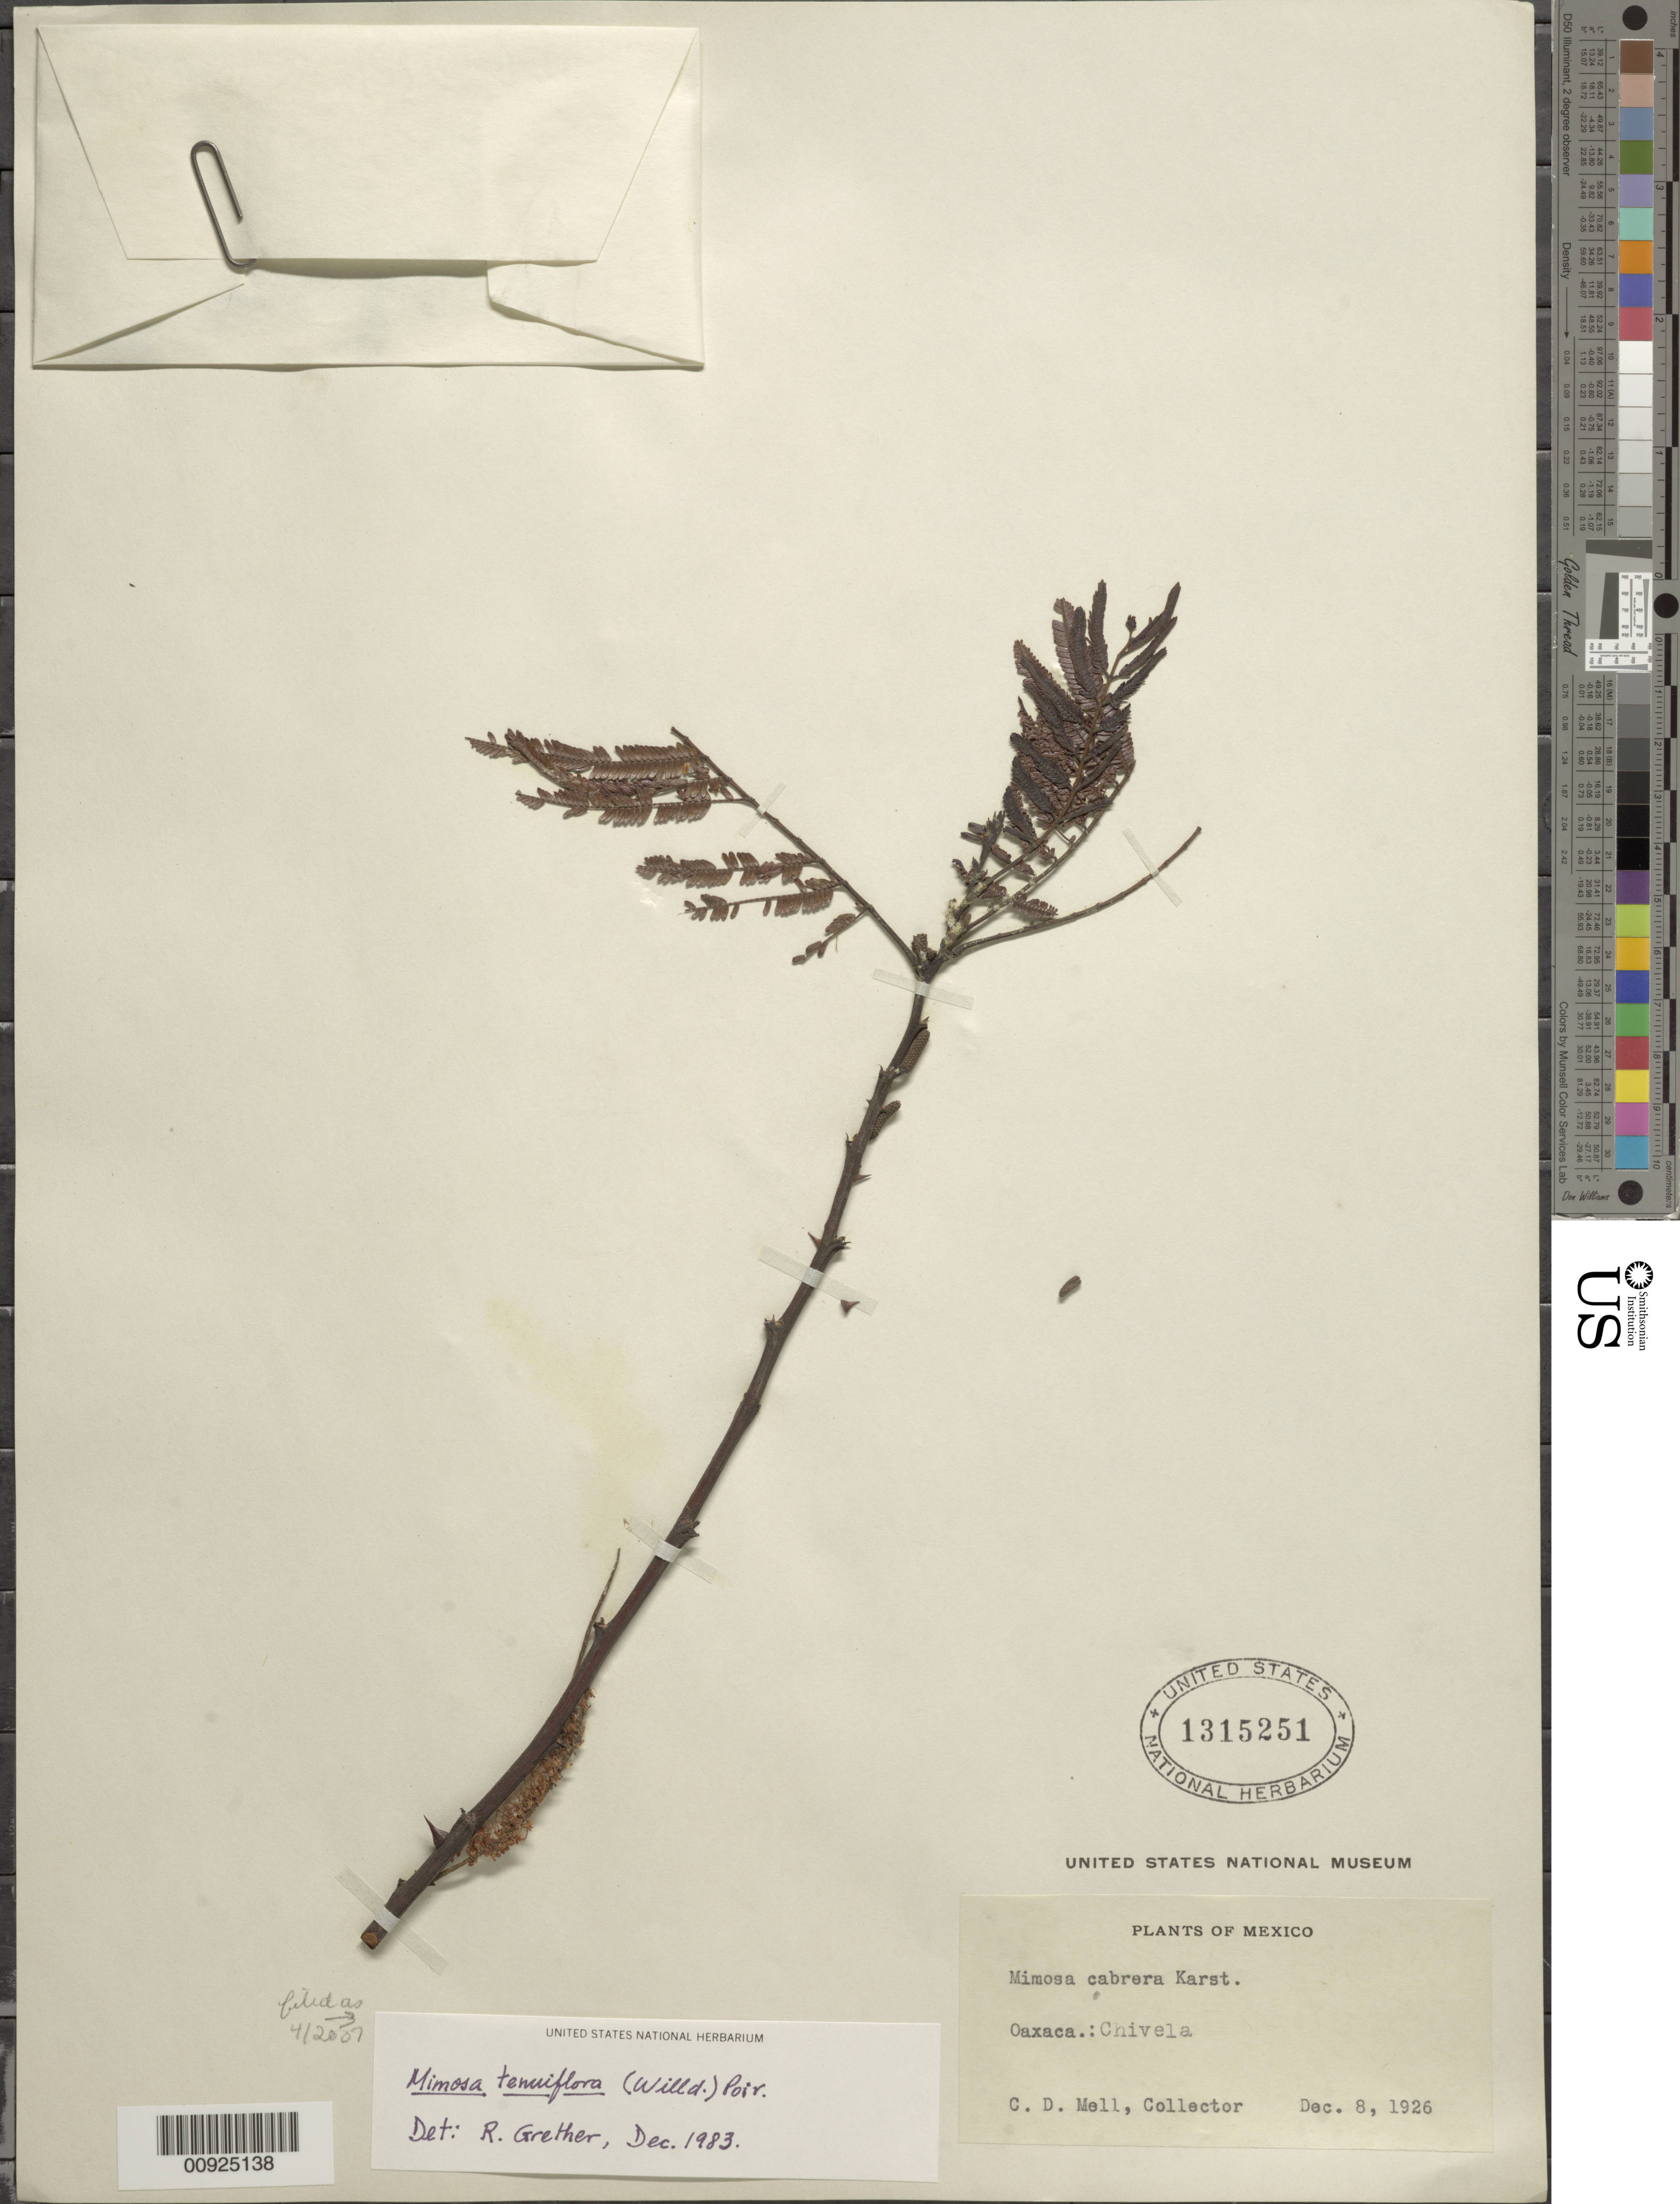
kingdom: Plantae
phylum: Tracheophyta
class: Magnoliopsida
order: Fabales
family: Fabaceae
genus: Mimosa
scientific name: Mimosa tenuiflora Benth., nom. illeg. hom.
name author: Benth.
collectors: C. D. Mell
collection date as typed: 08 Dec 1926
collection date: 1926-12-08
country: Mexico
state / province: Oaxaca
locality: Oaxaca: Chivela.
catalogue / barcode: US 1315251